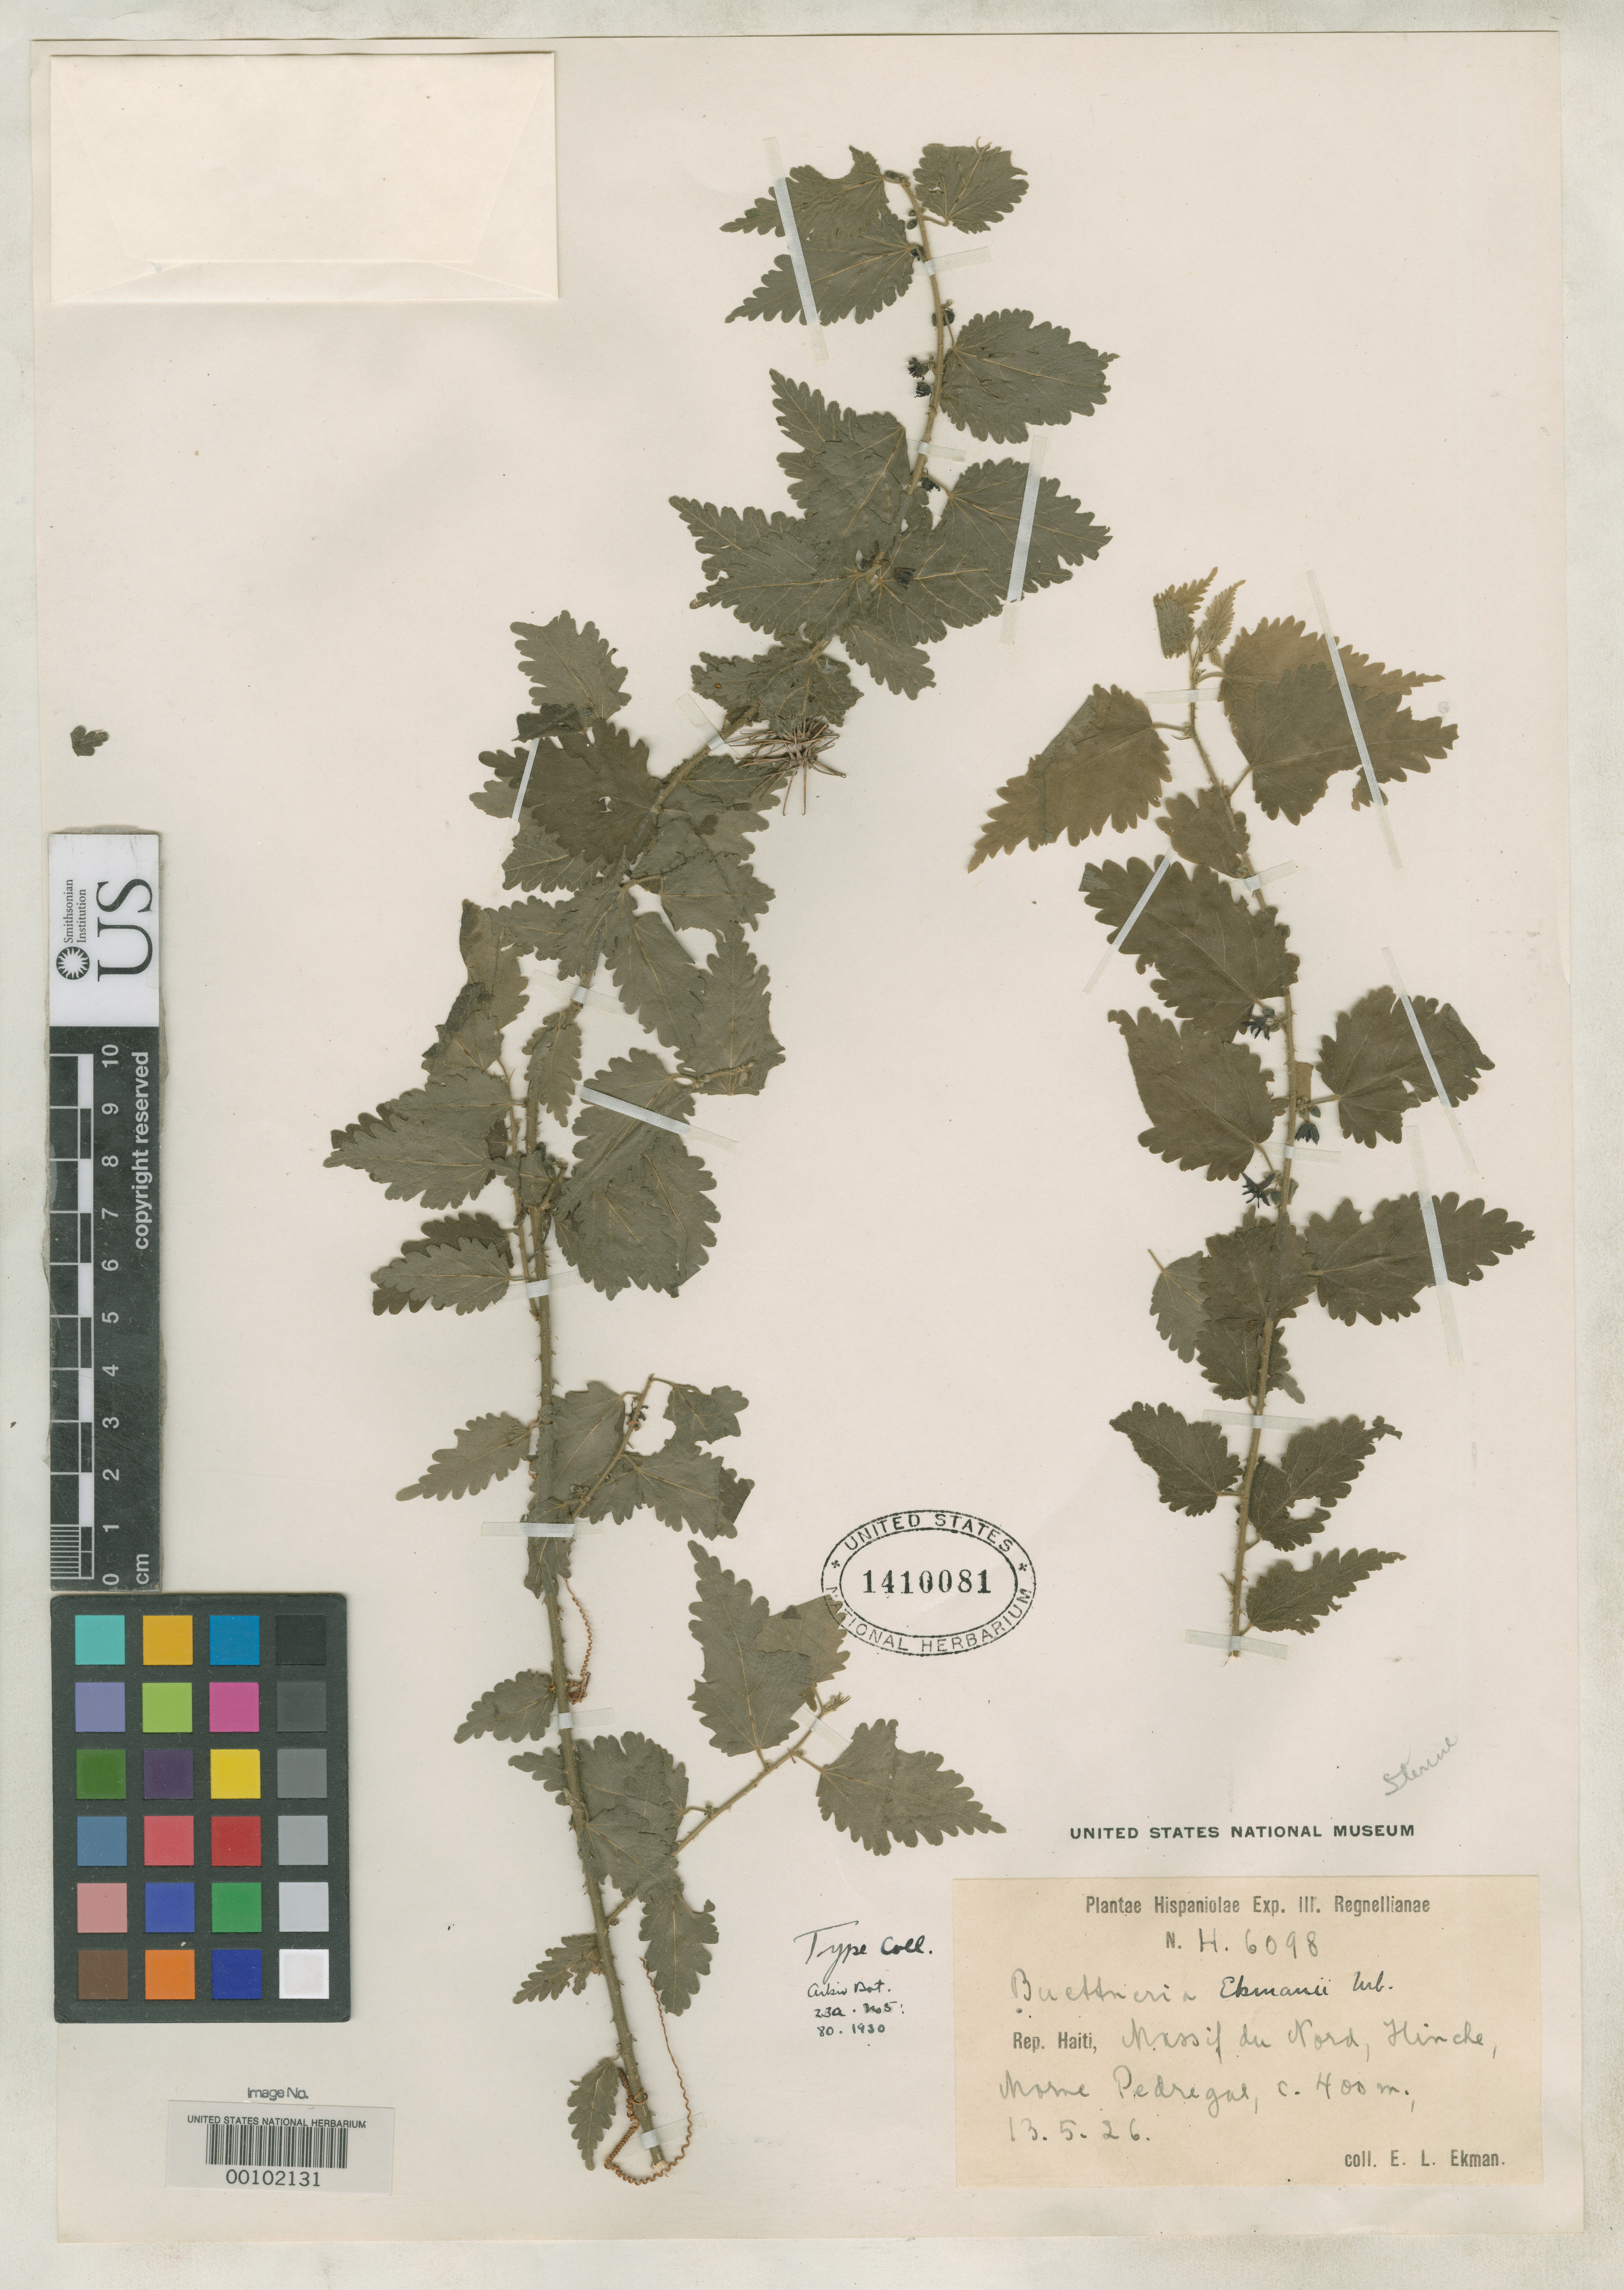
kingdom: Plantae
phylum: Tracheophyta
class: Magnoliopsida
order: Malvales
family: Malvaceae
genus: Byttneria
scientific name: Byttneria ekmanii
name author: Urb.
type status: Isotype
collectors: E. L. Ekman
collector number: H 6098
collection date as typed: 13 May 1926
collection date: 1926-05-13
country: Haiti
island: Hispaniola Island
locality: Massif du Nord, Hinche in Morne pedregal.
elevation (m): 400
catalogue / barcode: US 1410081